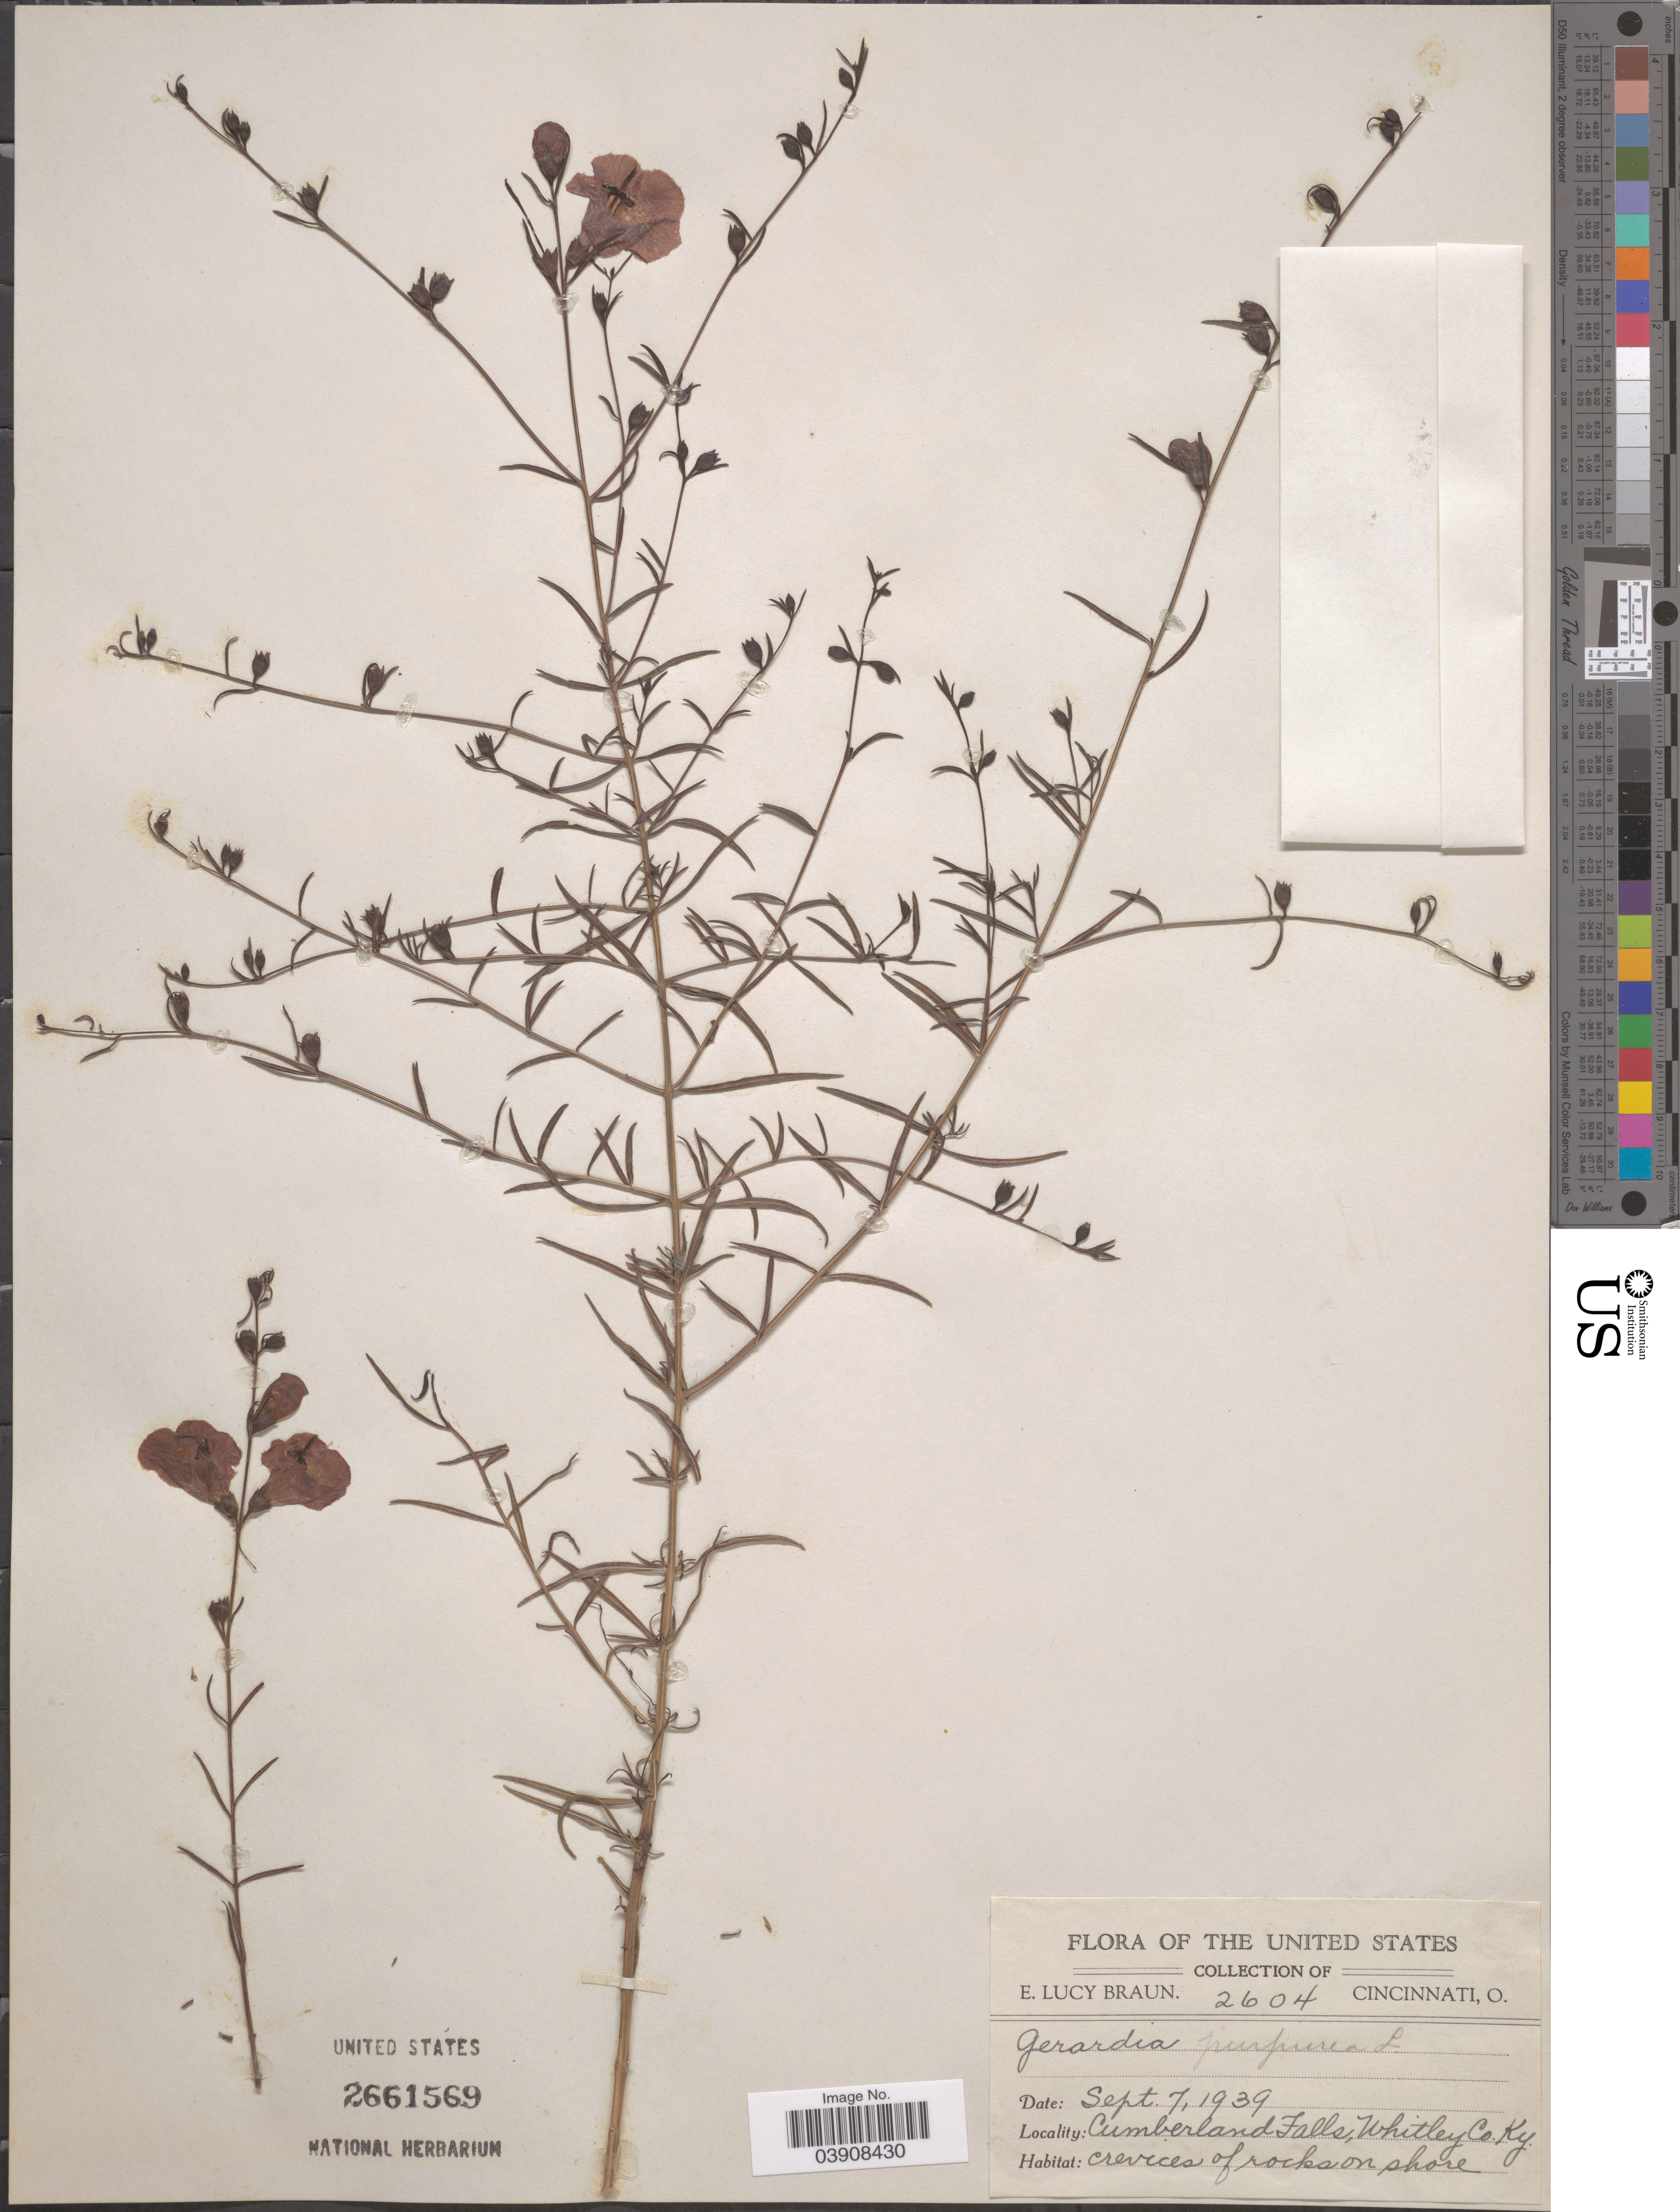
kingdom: Plantae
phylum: Tracheophyta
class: Magnoliopsida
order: Lamiales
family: Orobanchaceae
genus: Agalinis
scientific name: Agalinis purpurea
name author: (L.) Pennell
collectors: E. L. Braun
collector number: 2604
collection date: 1939-09-07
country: United States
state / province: Kentucky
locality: Cumberland Falls, Whitley Co.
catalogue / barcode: US 2661569